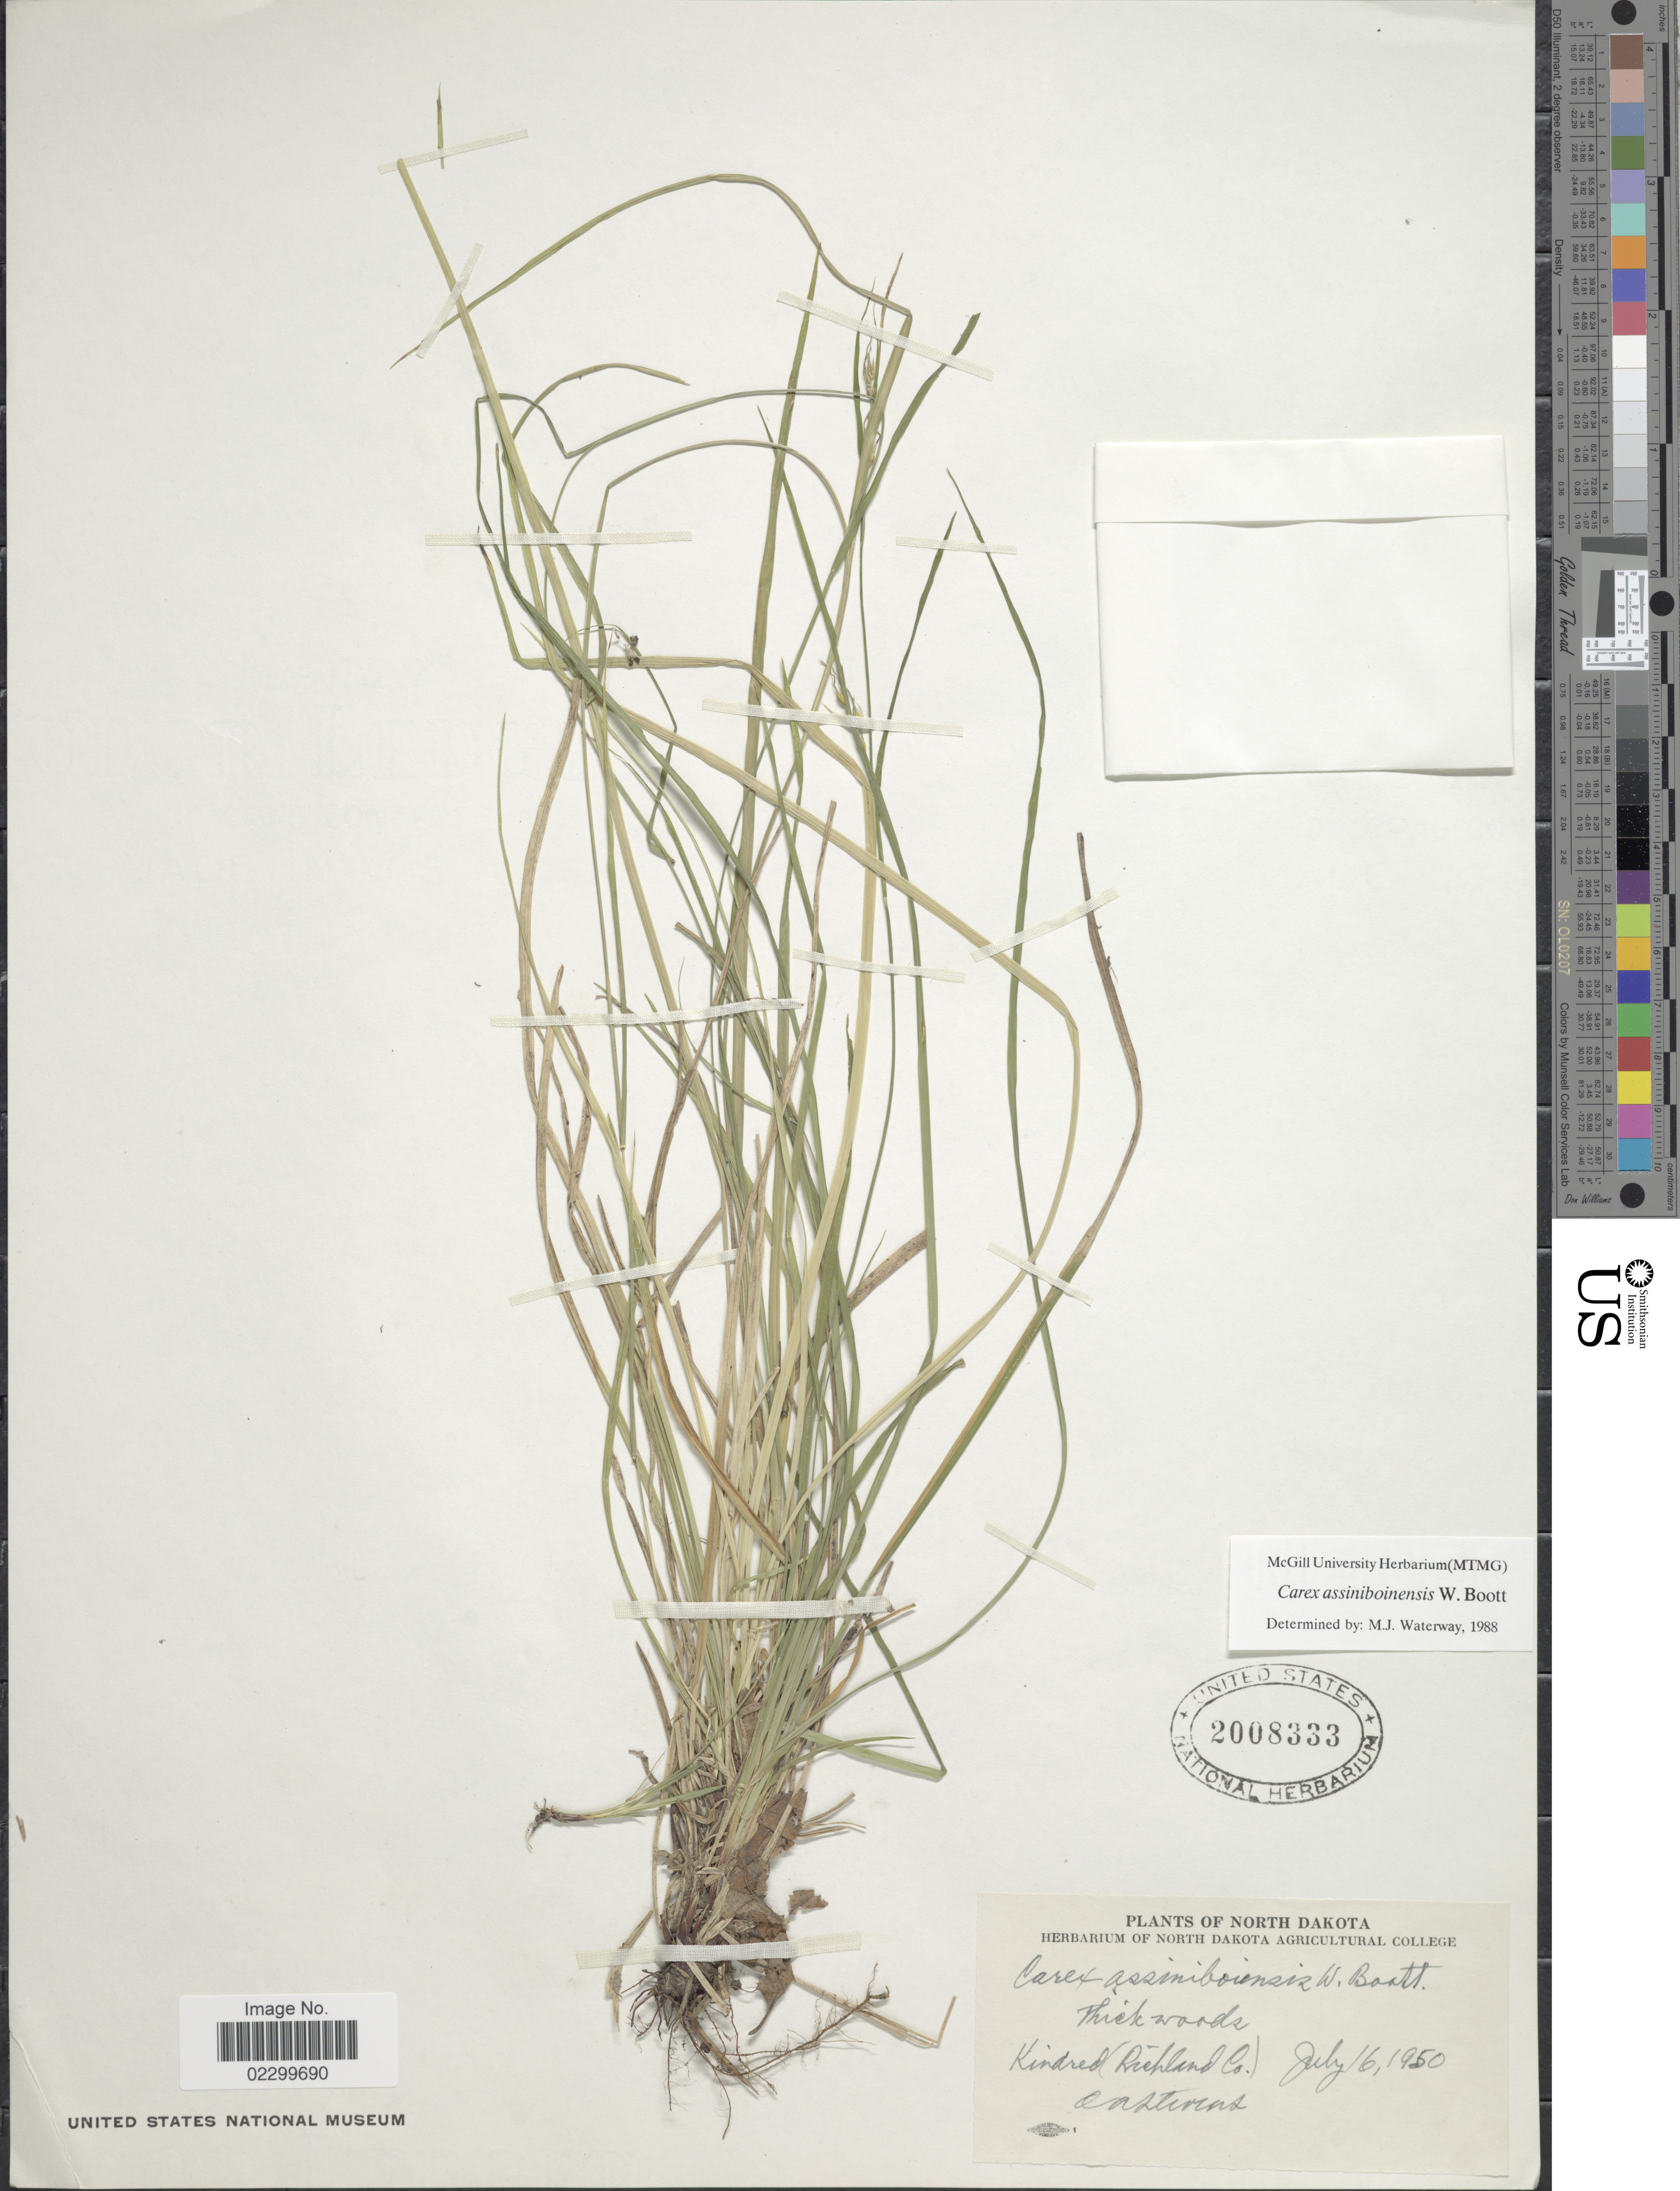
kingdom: Plantae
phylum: Tracheophyta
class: Liliopsida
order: Poales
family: Cyperaceae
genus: Carex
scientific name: Carex assiniboinensis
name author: W. Boott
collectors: O. A. Stevens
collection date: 1950-07-16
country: United States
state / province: North Dakota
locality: Thick woods, Kindred (Richland Co.)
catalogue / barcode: US 2008333